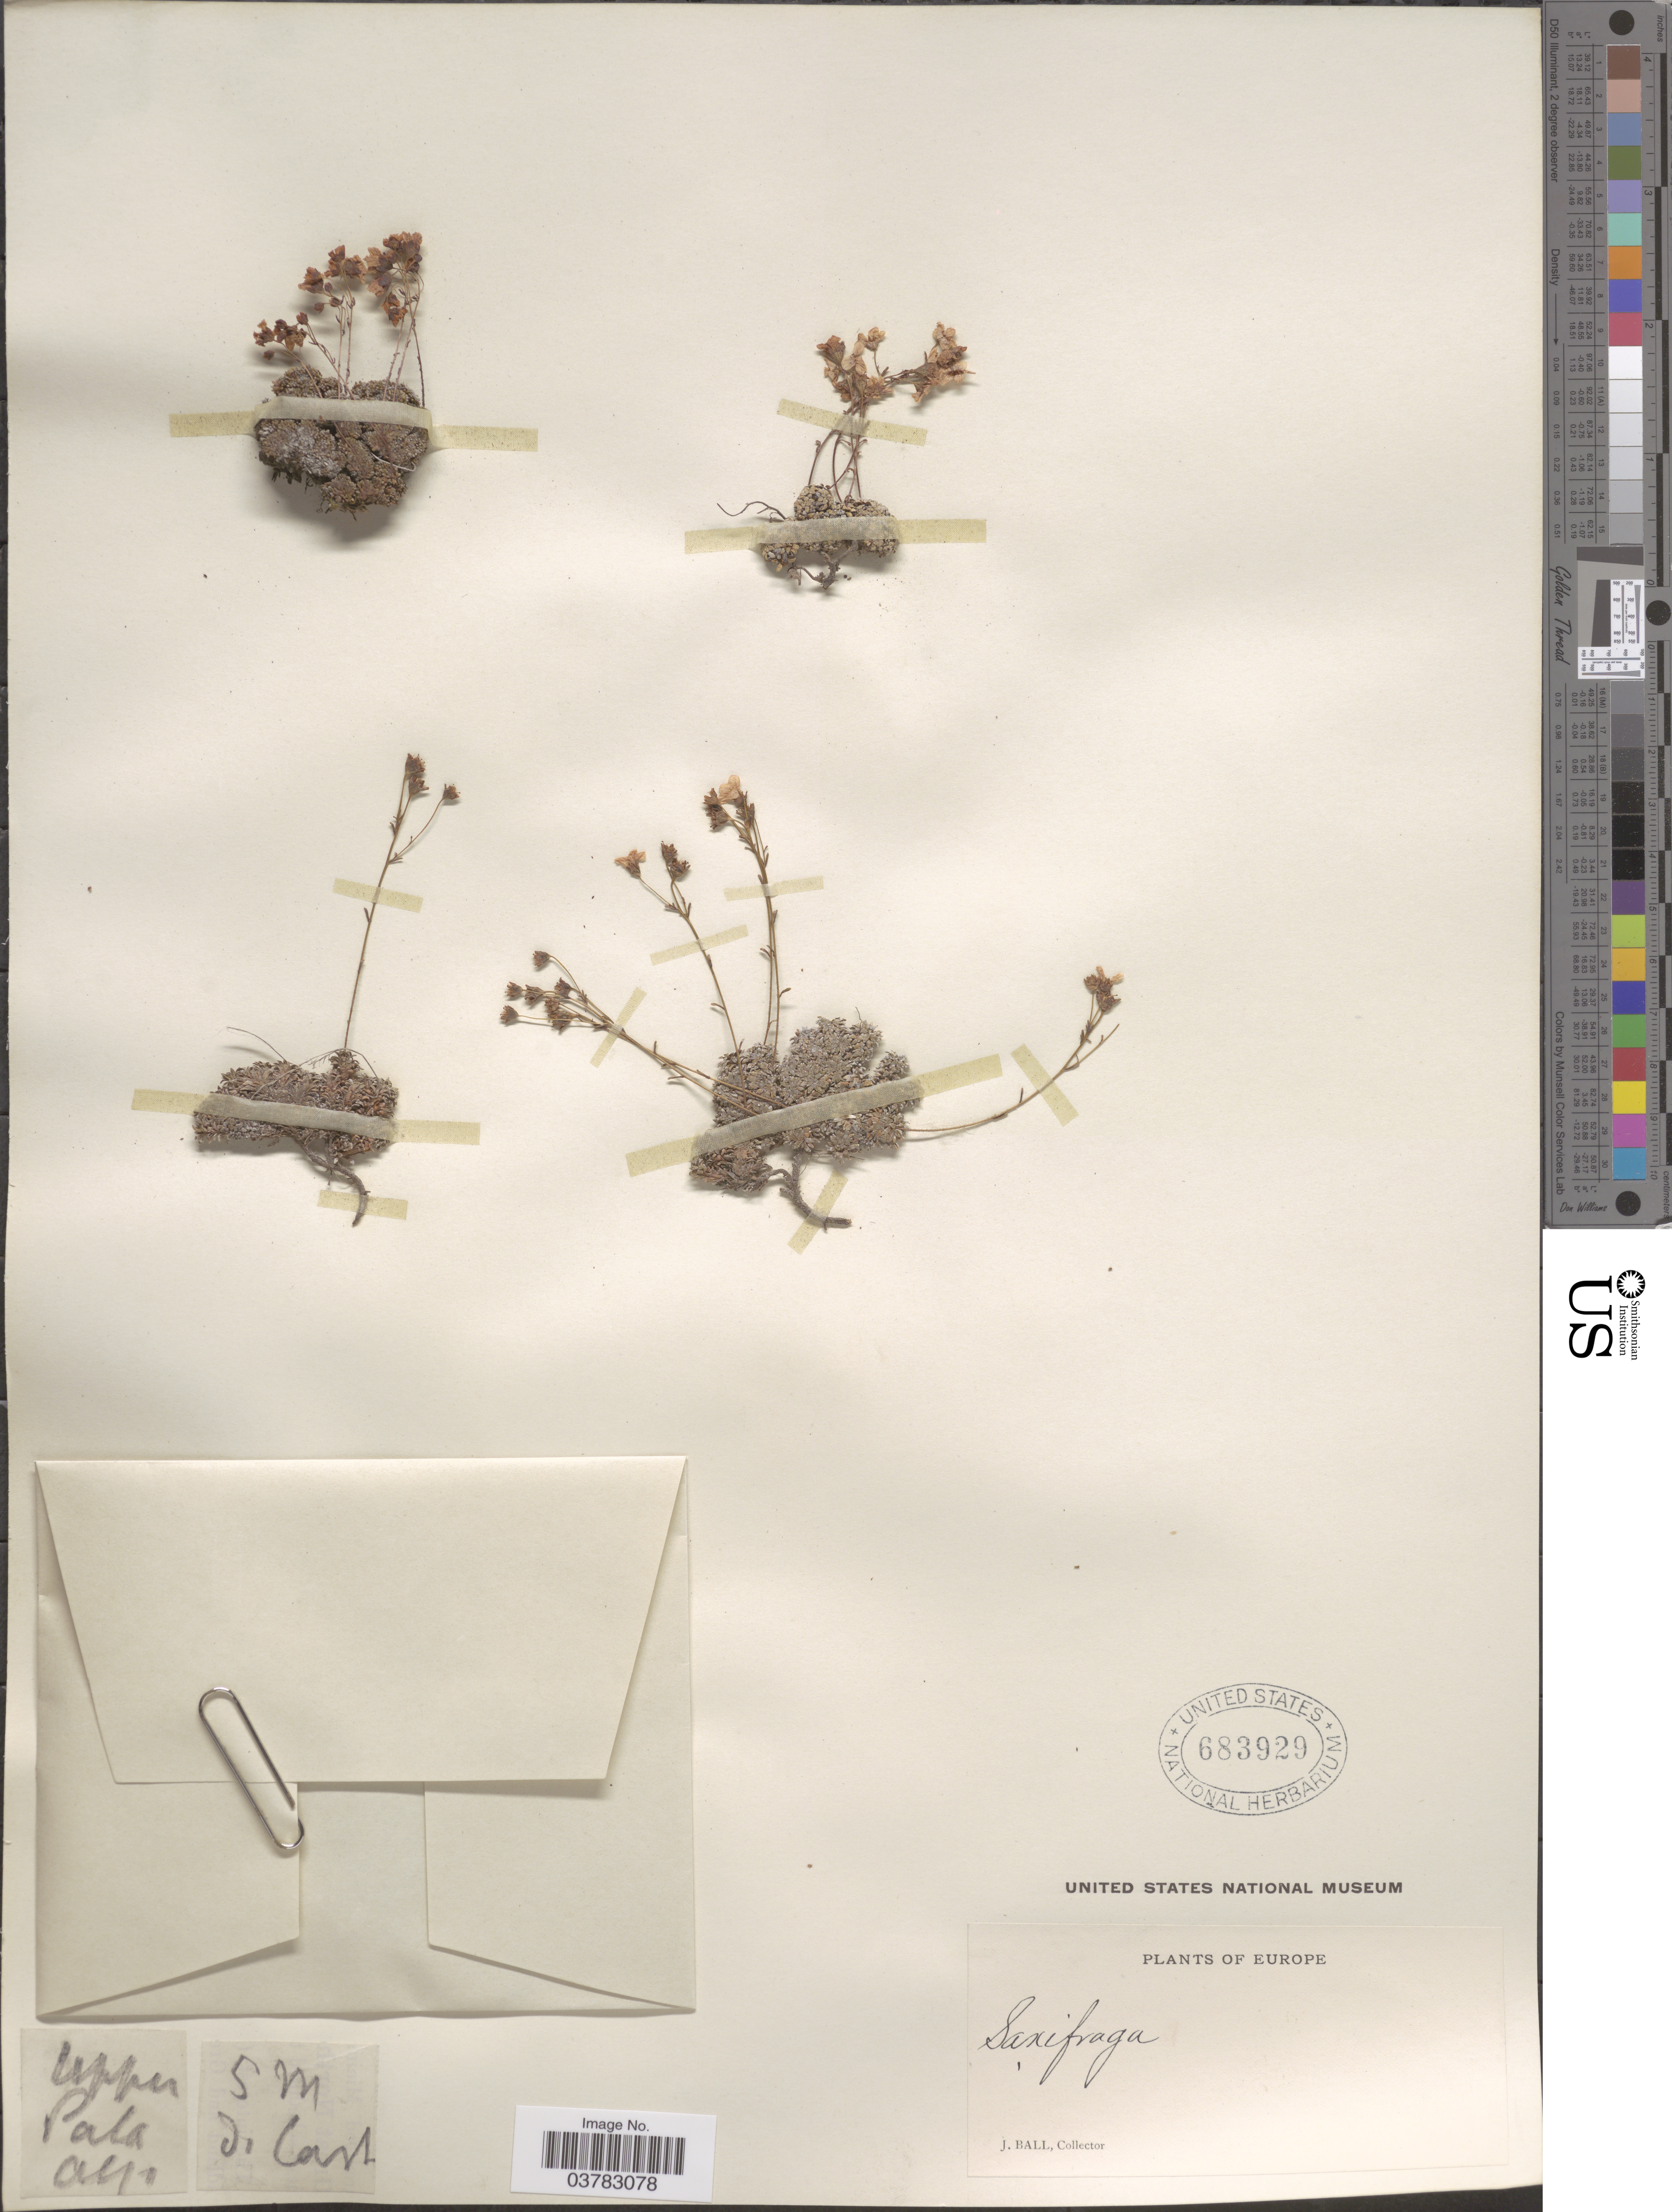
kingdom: Plantae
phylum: Tracheophyta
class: Magnoliopsida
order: Saxifragales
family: Saxifragaceae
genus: Saxifraga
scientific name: Saxifraga sp.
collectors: J. Ball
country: Italy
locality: Upper Pala alp.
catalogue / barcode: US 683929